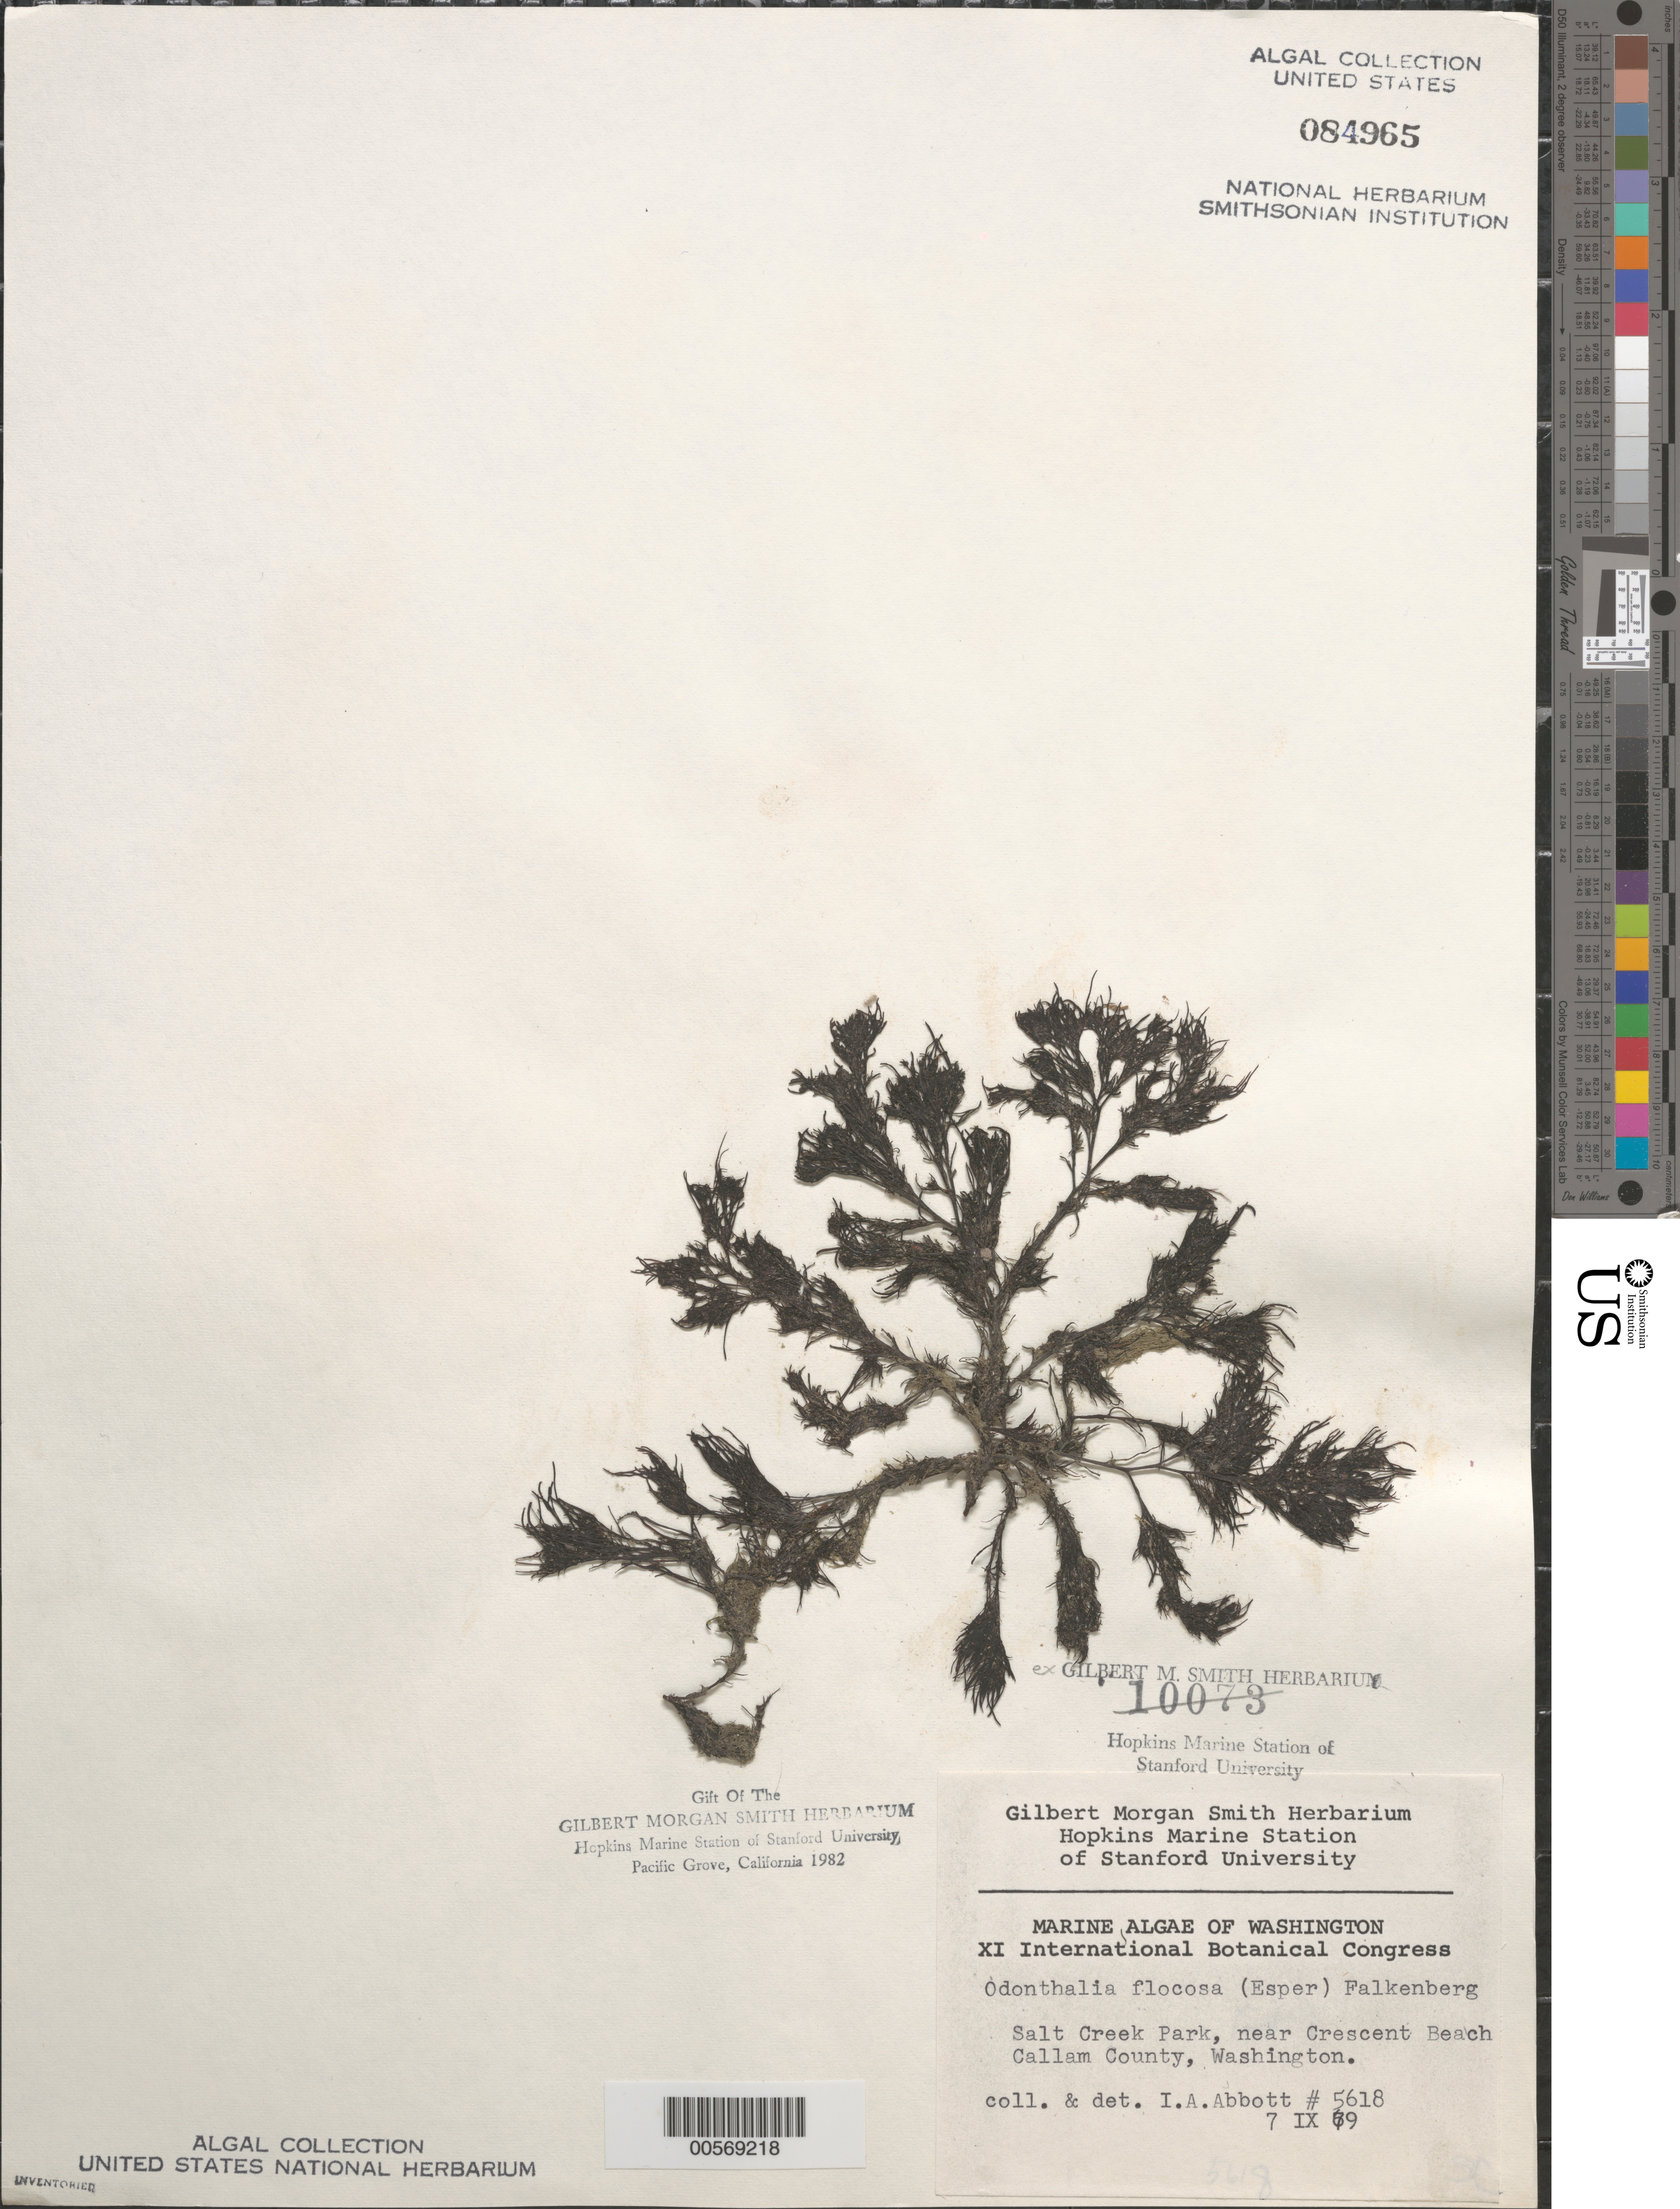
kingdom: Plantae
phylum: Rhodophyta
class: Florideophyceae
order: Ceramiales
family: Rhodomelaceae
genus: Odonthalia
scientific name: Odonthalia floccosa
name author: (Esper) Falkenb.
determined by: Abbott, Isabella A.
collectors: I. A. Abbott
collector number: IAA 5618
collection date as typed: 07 Sep 1979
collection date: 1979-09-07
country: United States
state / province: Washington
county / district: Clallam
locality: Salt Creek Park, near Crescent Beach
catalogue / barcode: US 84965